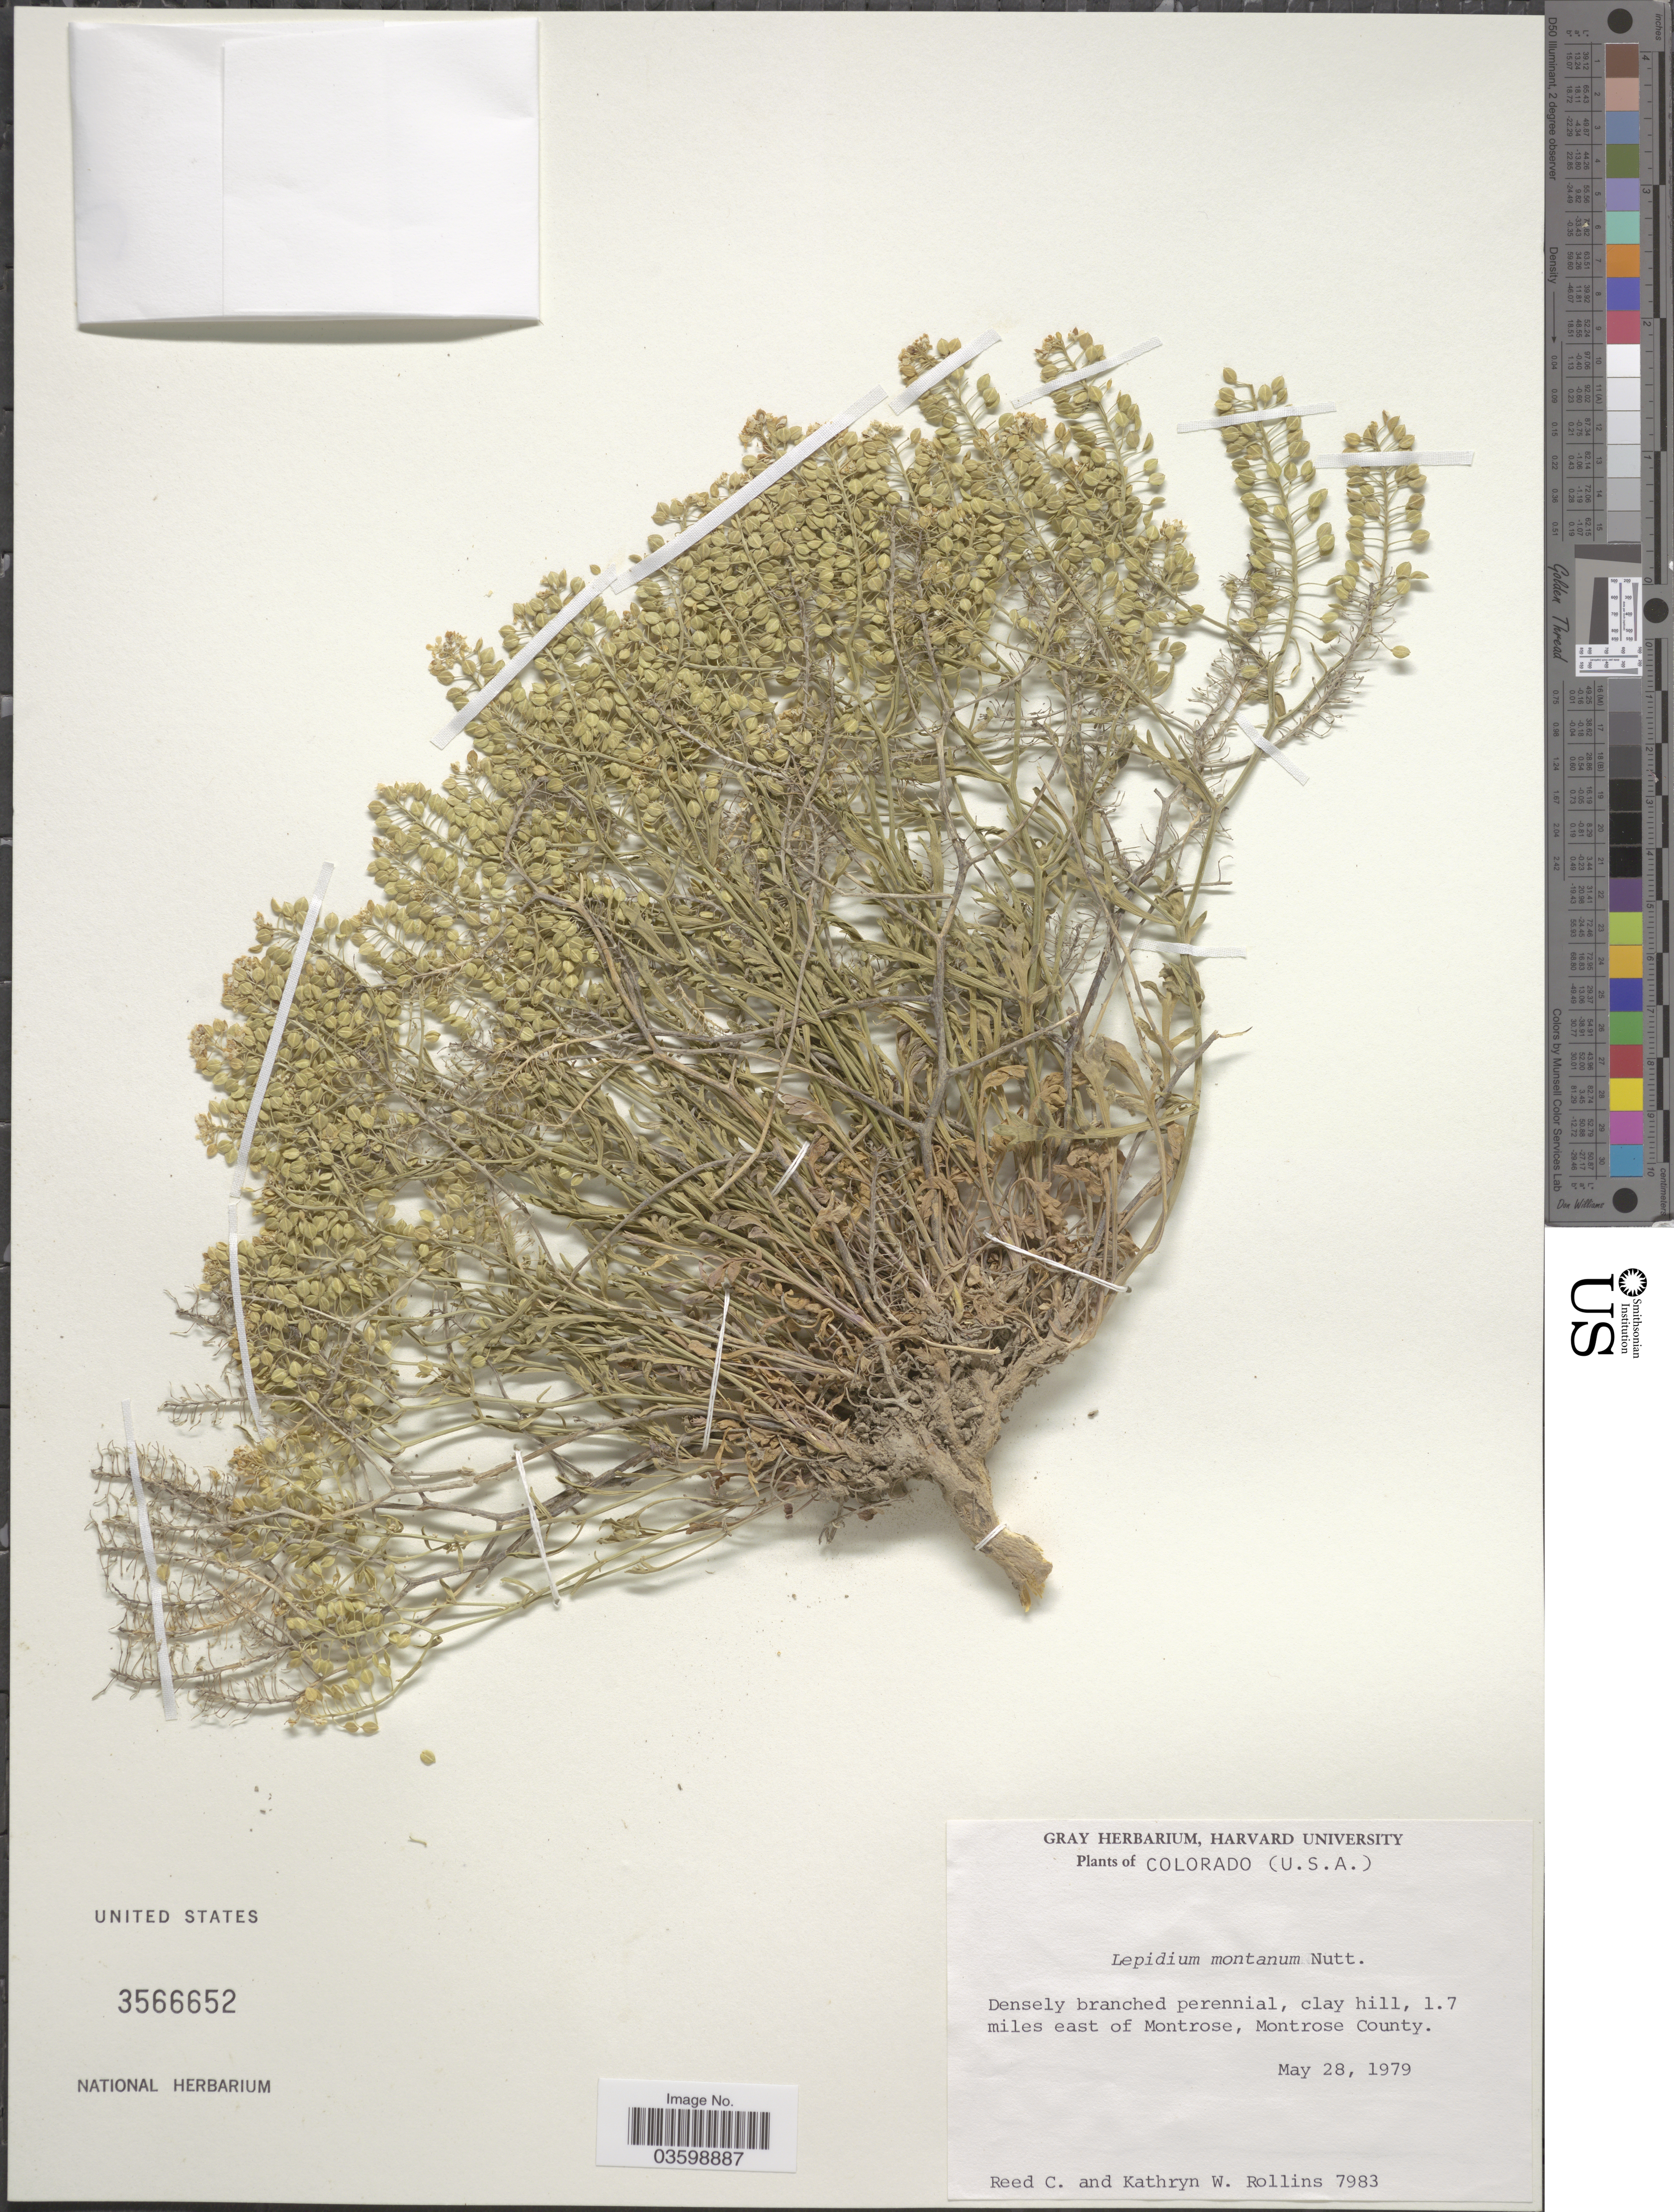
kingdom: Plantae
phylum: Tracheophyta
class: Magnoliopsida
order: Brassicales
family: Brassicaceae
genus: Lepidium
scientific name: Lepidium montanum var. montanum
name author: C.L. Hitchc.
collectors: R. C. Rollins & K. W. Rollins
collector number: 7983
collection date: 1979-05-28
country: United States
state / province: Colorado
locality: Clay hill, 1.7 miles east of Montrose, Montrose County.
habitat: clay hill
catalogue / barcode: US 3566652